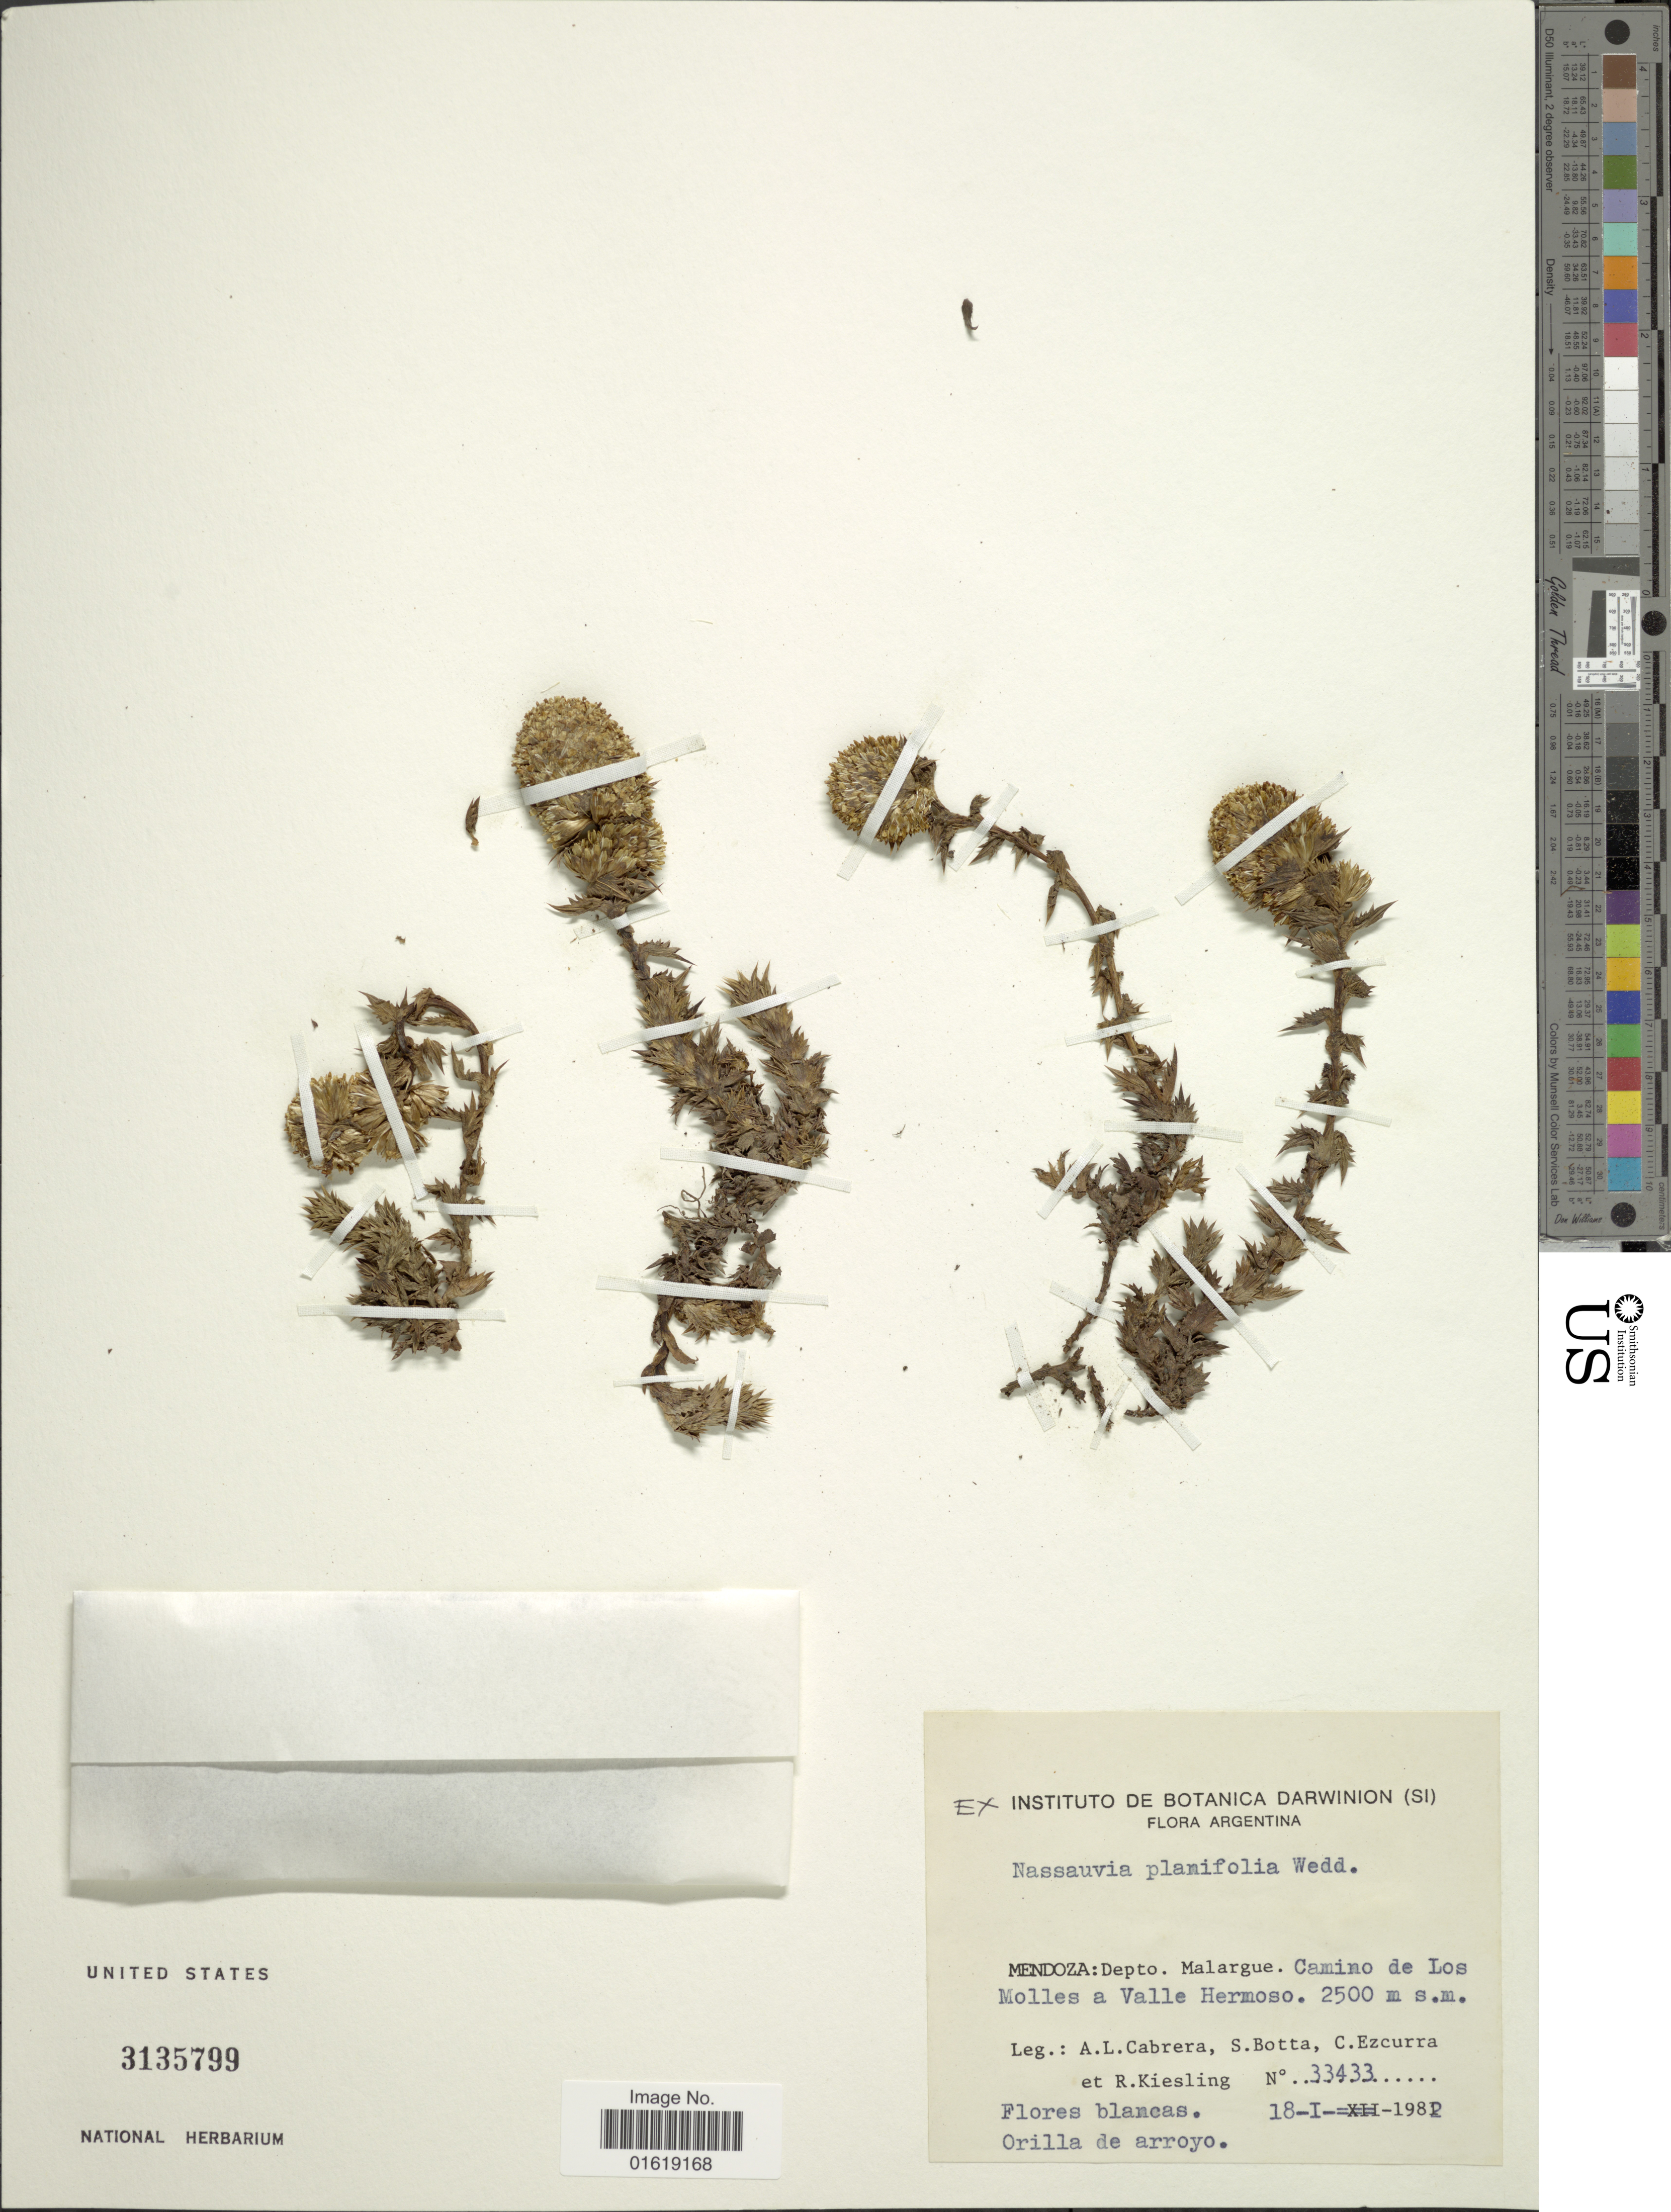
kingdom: Plantae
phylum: Tracheophyta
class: Magnoliopsida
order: Asterales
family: Asteraceae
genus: Nassauvia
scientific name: Nassauvia planifolia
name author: Wedd.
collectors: A. L. Cabrera, S. Botta, C. Ezcurra & R. Kiesling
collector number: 33433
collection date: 1982-01-18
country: Argentina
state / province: Mendoza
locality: Mendoza: Depto. Malargue. Camino de Los Molles a Valle Hermoso.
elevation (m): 2500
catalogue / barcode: US 3135799